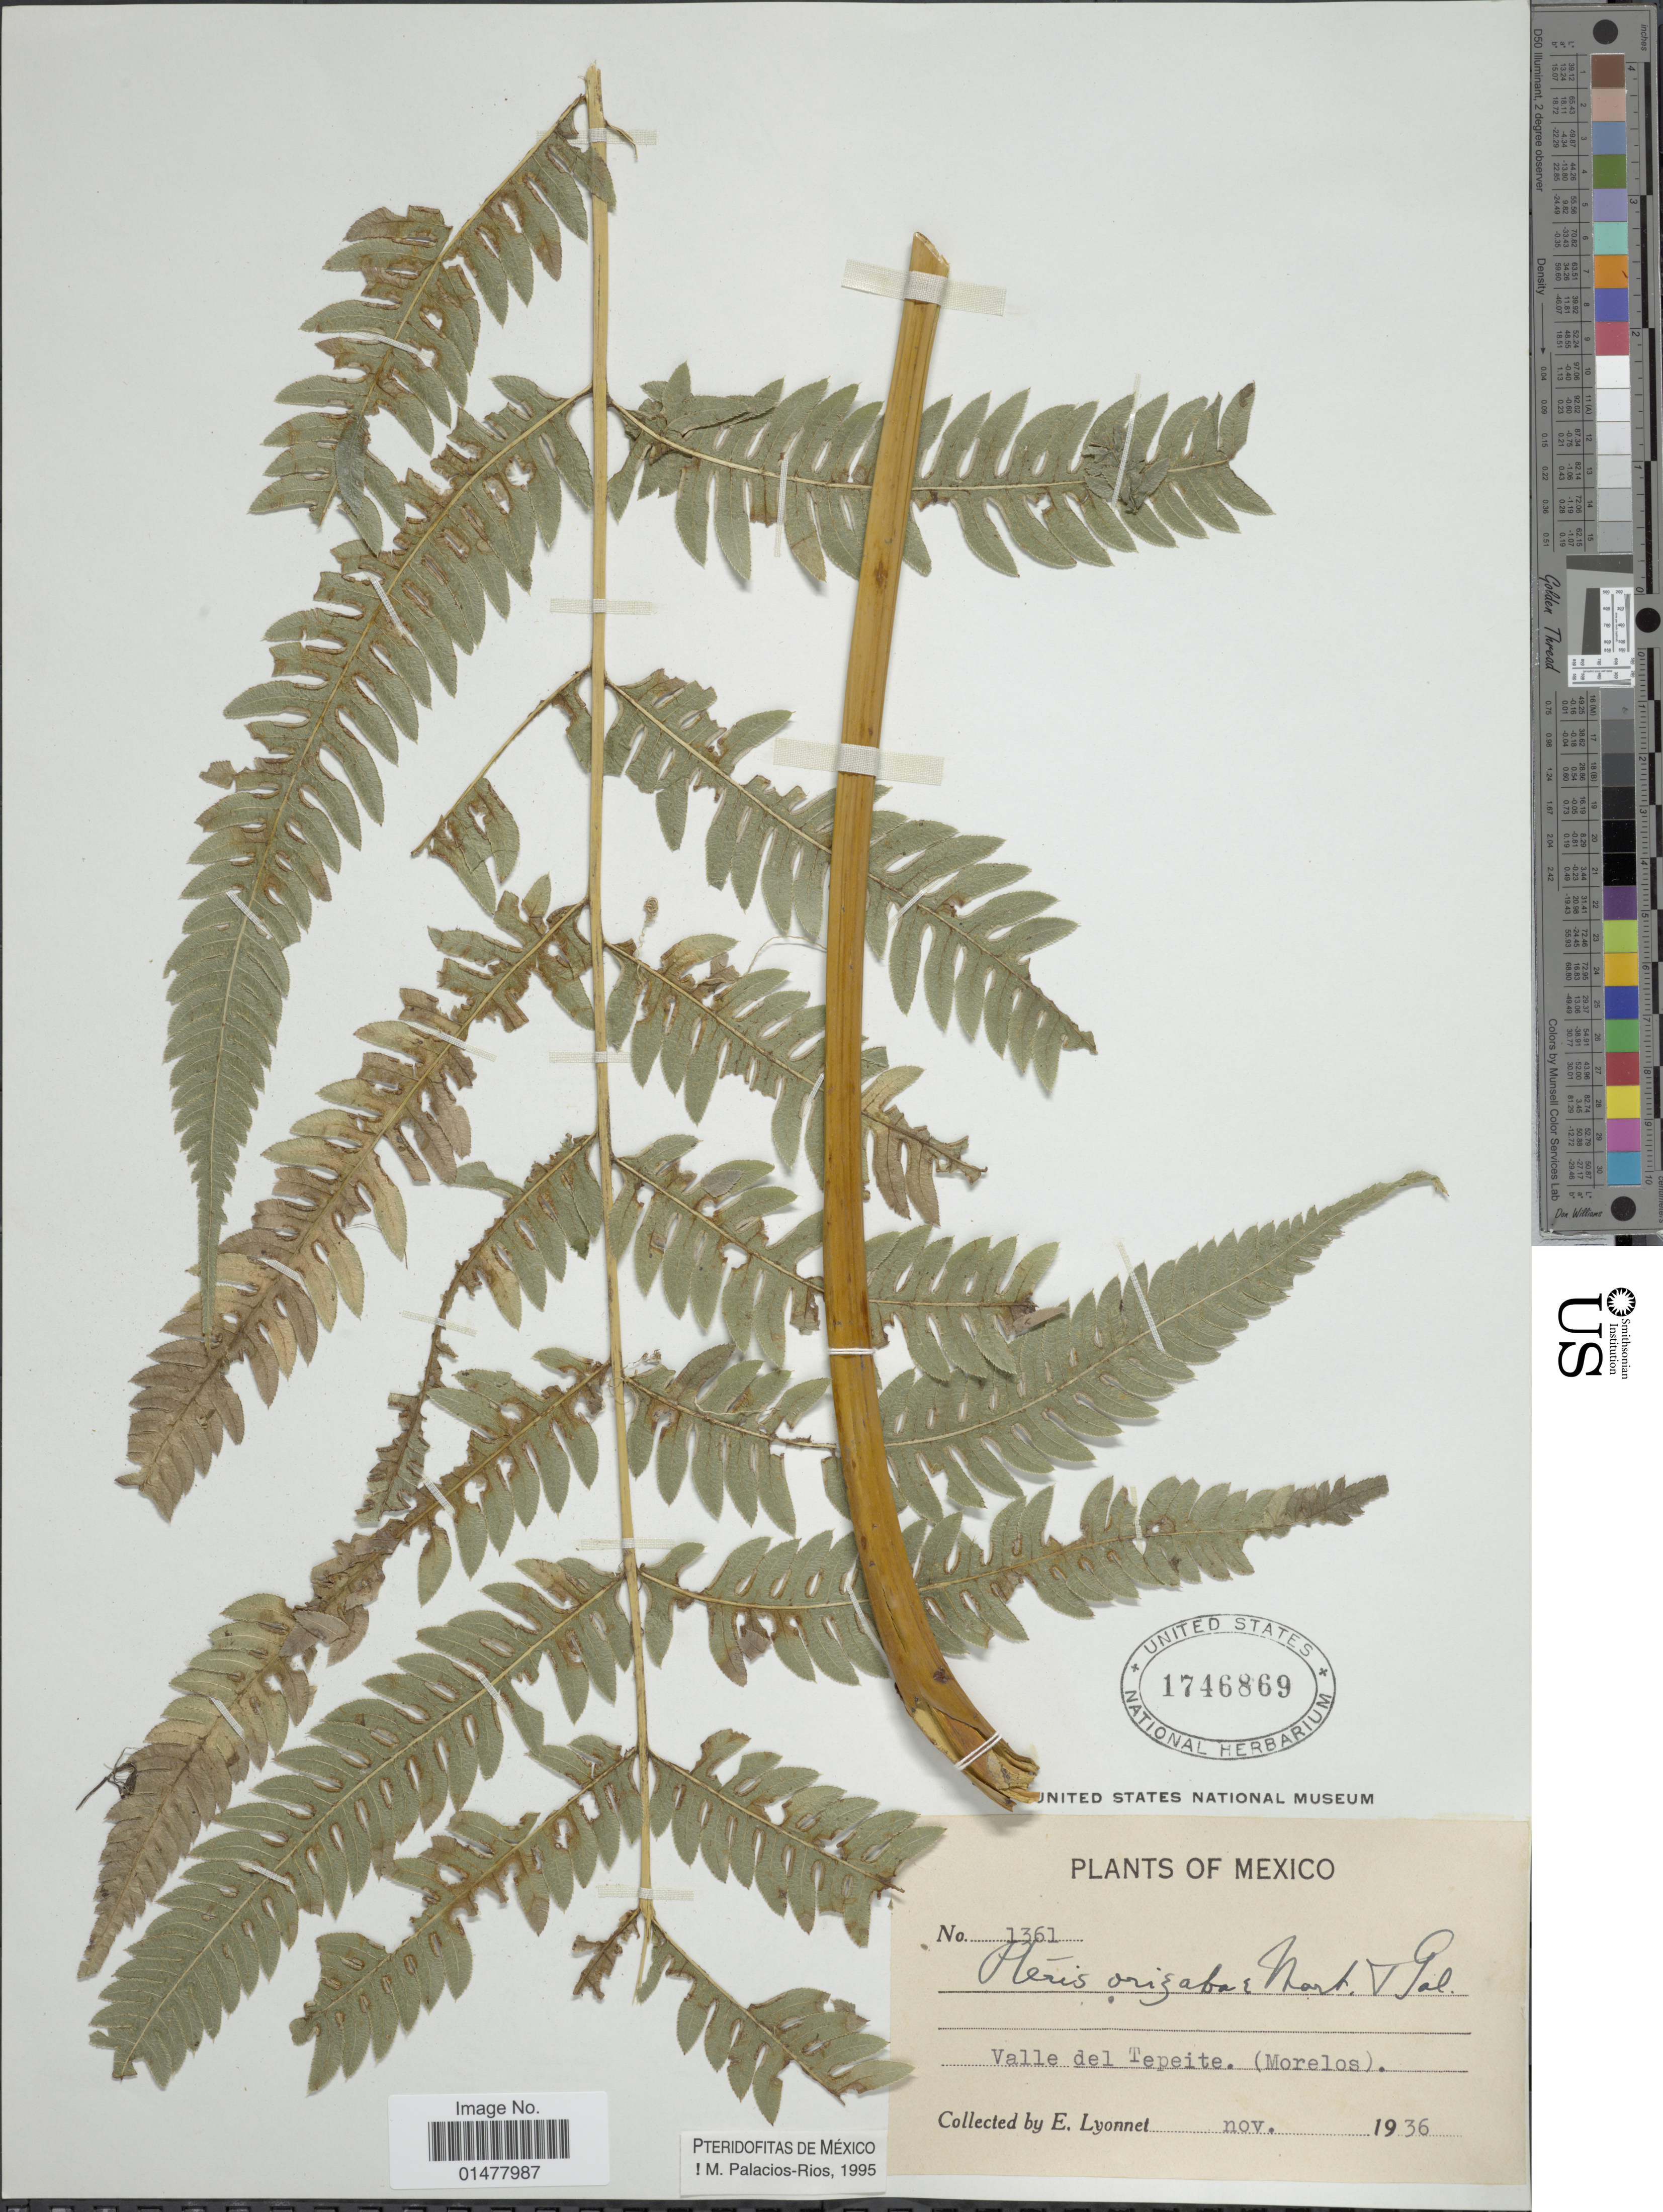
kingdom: Plantae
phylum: Tracheophyta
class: Polypodiopsida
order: Polypodiales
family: Pteridaceae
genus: Pteris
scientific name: Pteris orizabae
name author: M. Martens & Galeotti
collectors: E. Lyonnel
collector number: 1361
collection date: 1936-11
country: Mexico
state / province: Morelos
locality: Plants of Mexico, Valle del Tepeite(Morelos)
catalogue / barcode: US 1746869